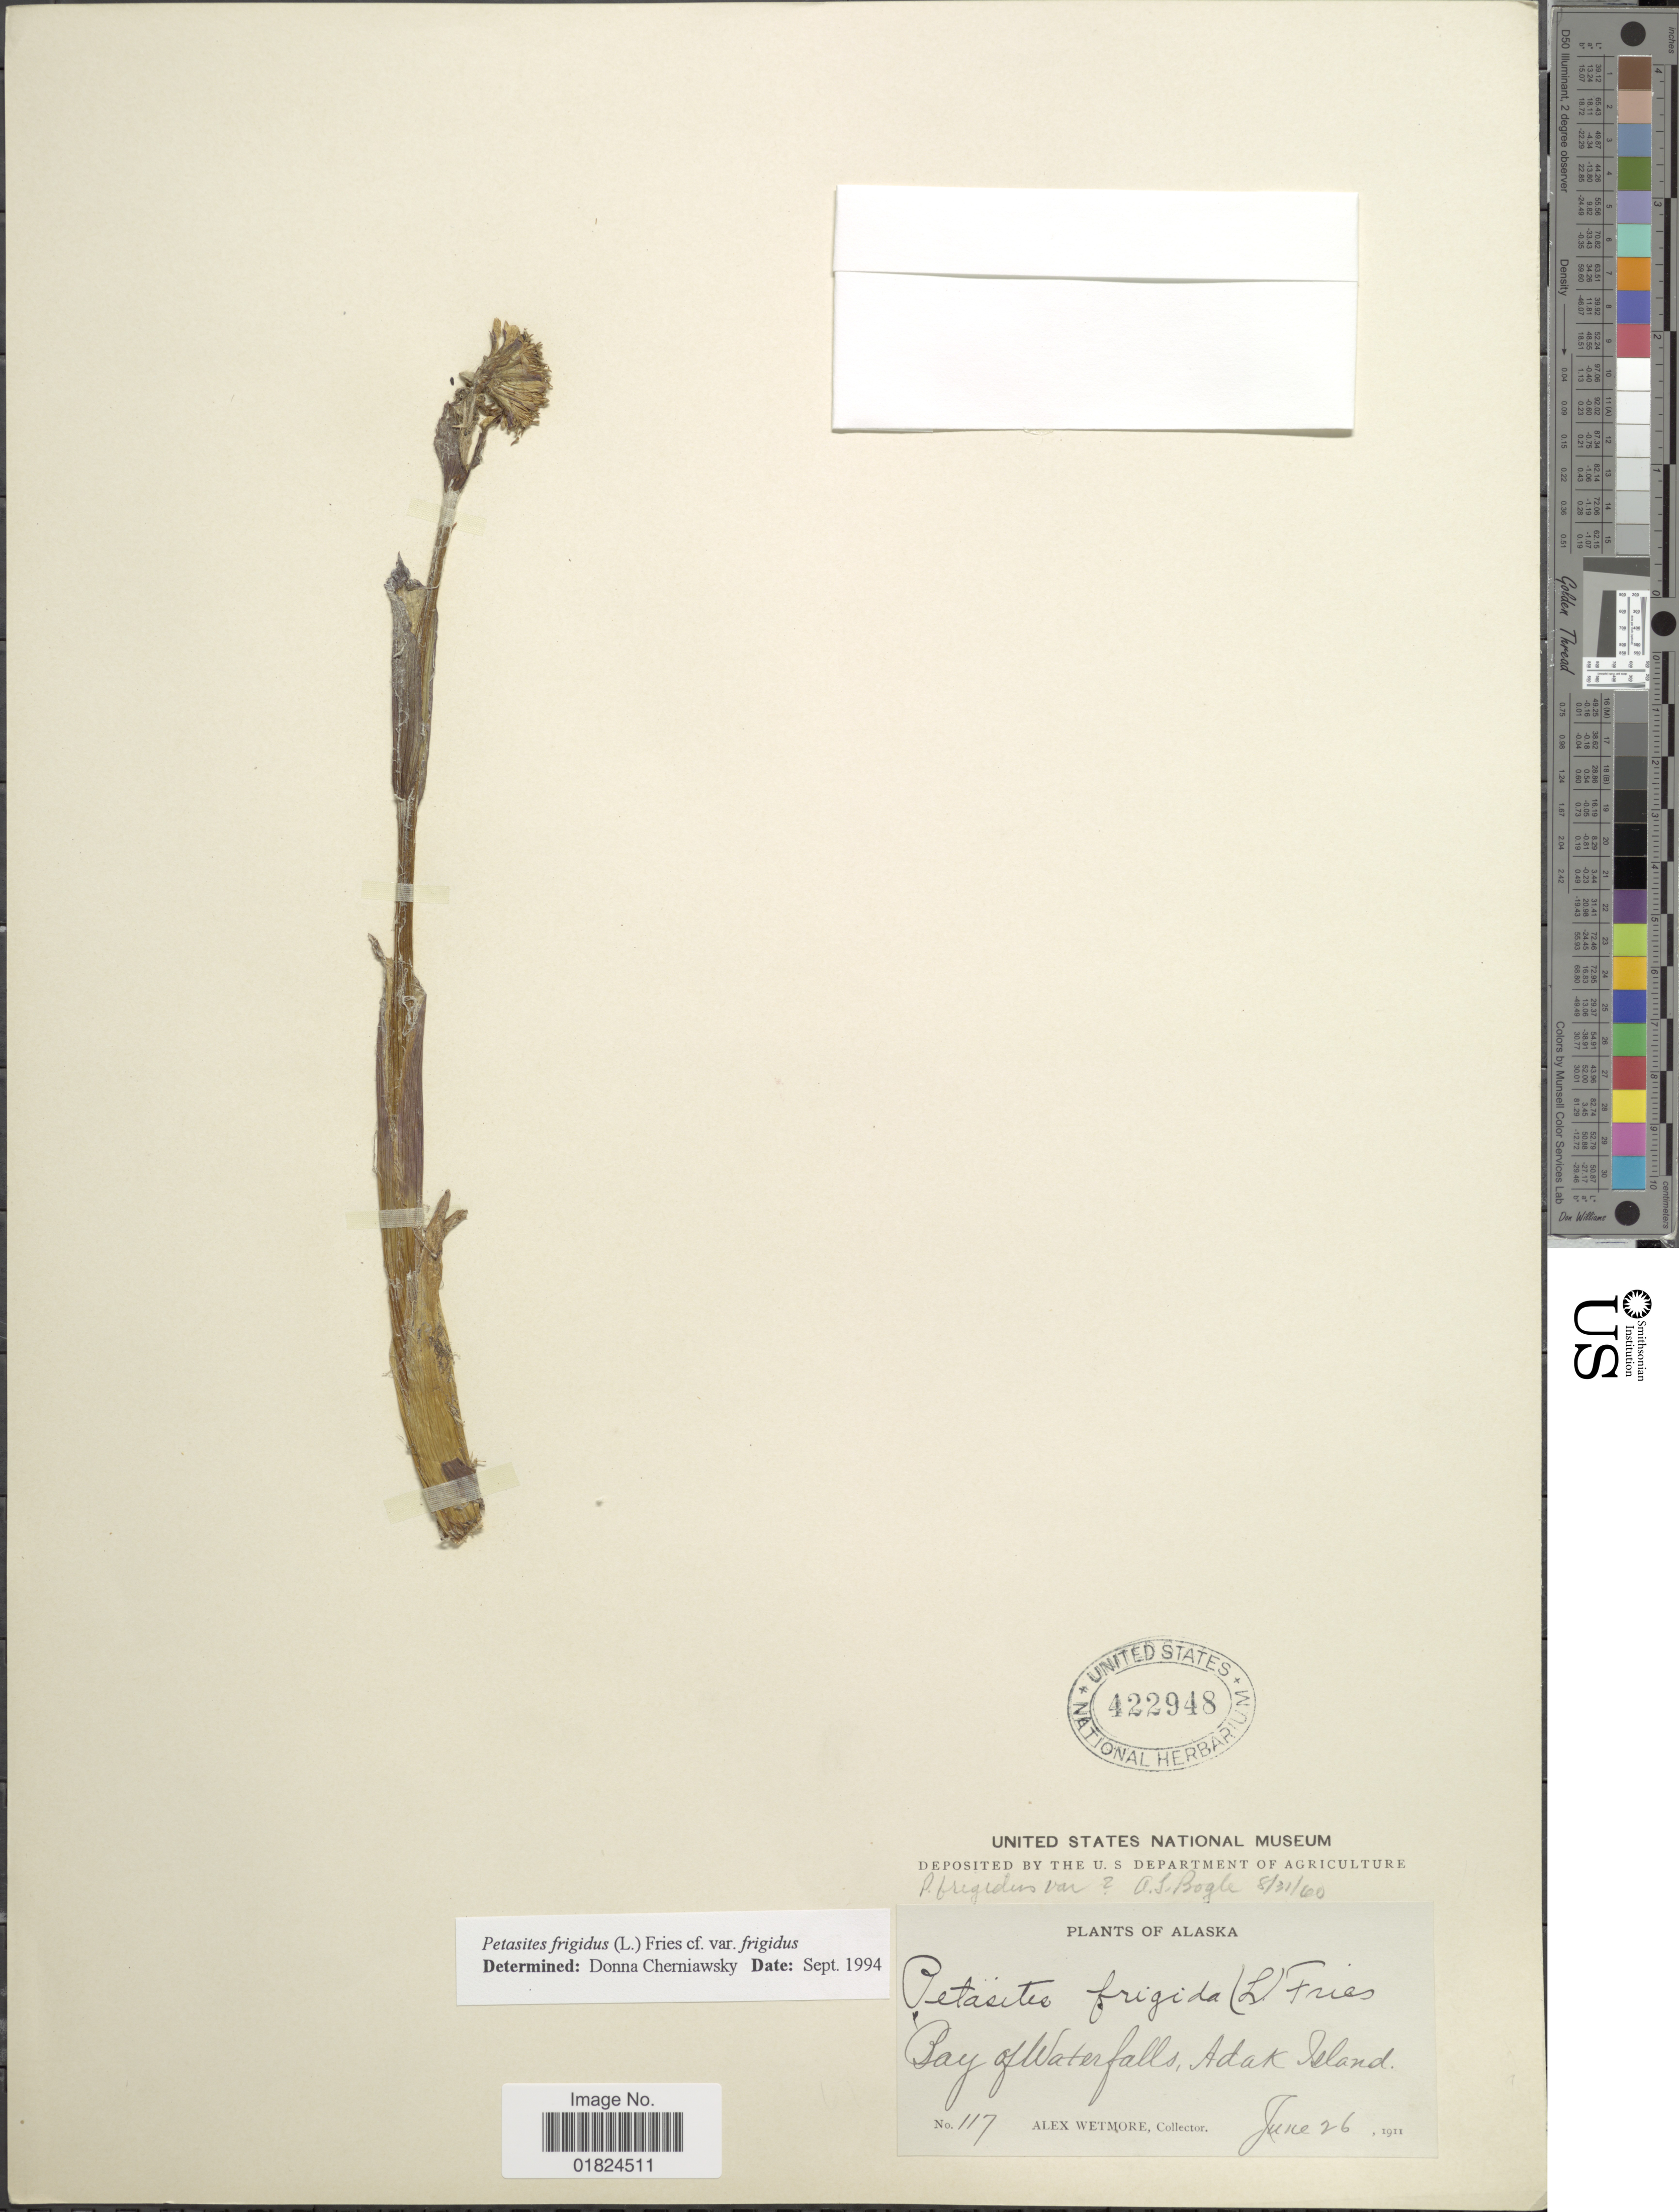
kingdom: Plantae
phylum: Tracheophyta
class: Magnoliopsida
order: Asterales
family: Asteraceae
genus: Petasites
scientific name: Petasites frigidus var. frigidus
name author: (L.) Fr.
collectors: A. Wetmore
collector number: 117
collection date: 1911-06-26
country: United States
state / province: Alaska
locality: Bay of Waterfalls, Adak Island.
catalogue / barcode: US 422948